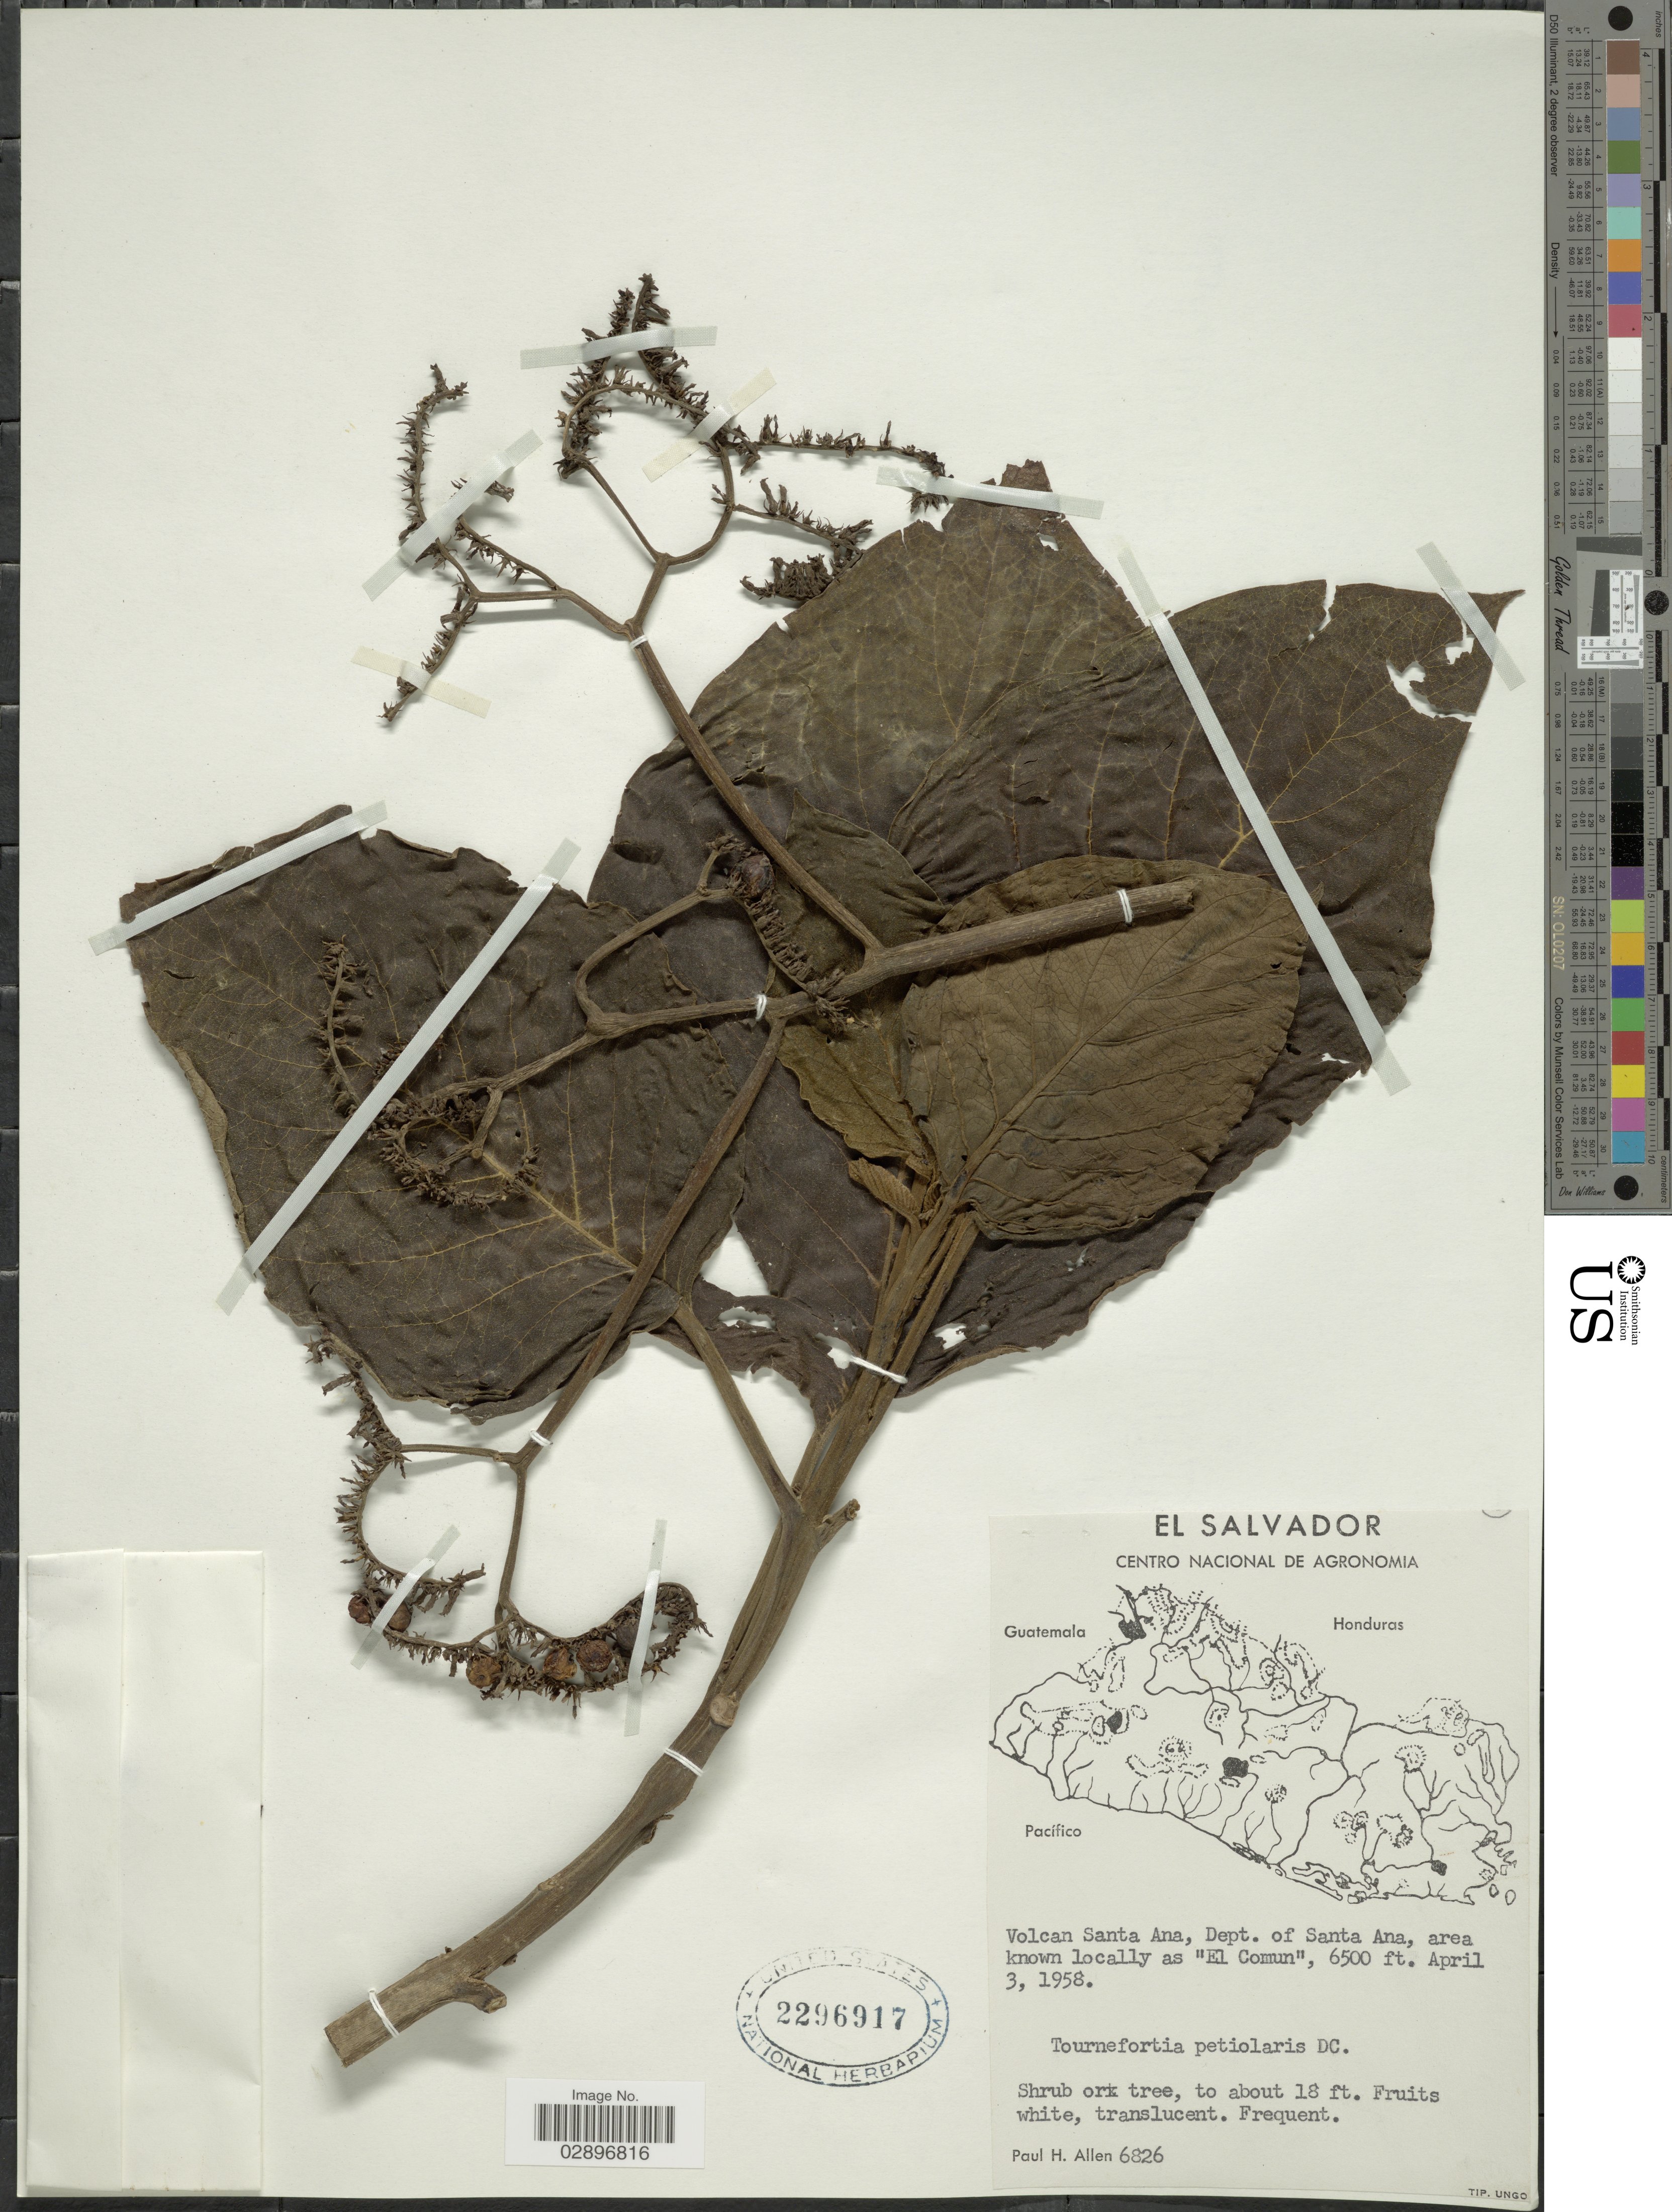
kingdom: Plantae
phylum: Tracheophyta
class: Magnoliopsida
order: Boraginales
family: Heliotropiaceae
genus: Tournefortia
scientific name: Tournefortia petiolaris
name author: DC.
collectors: P. H. Allen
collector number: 6826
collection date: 1958-04-03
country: El Salvador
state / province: Santa Ana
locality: Volcan Santa Ana, Dept. of Santa Ana, area known locally as "El Comun".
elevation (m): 1981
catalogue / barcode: US 2296917